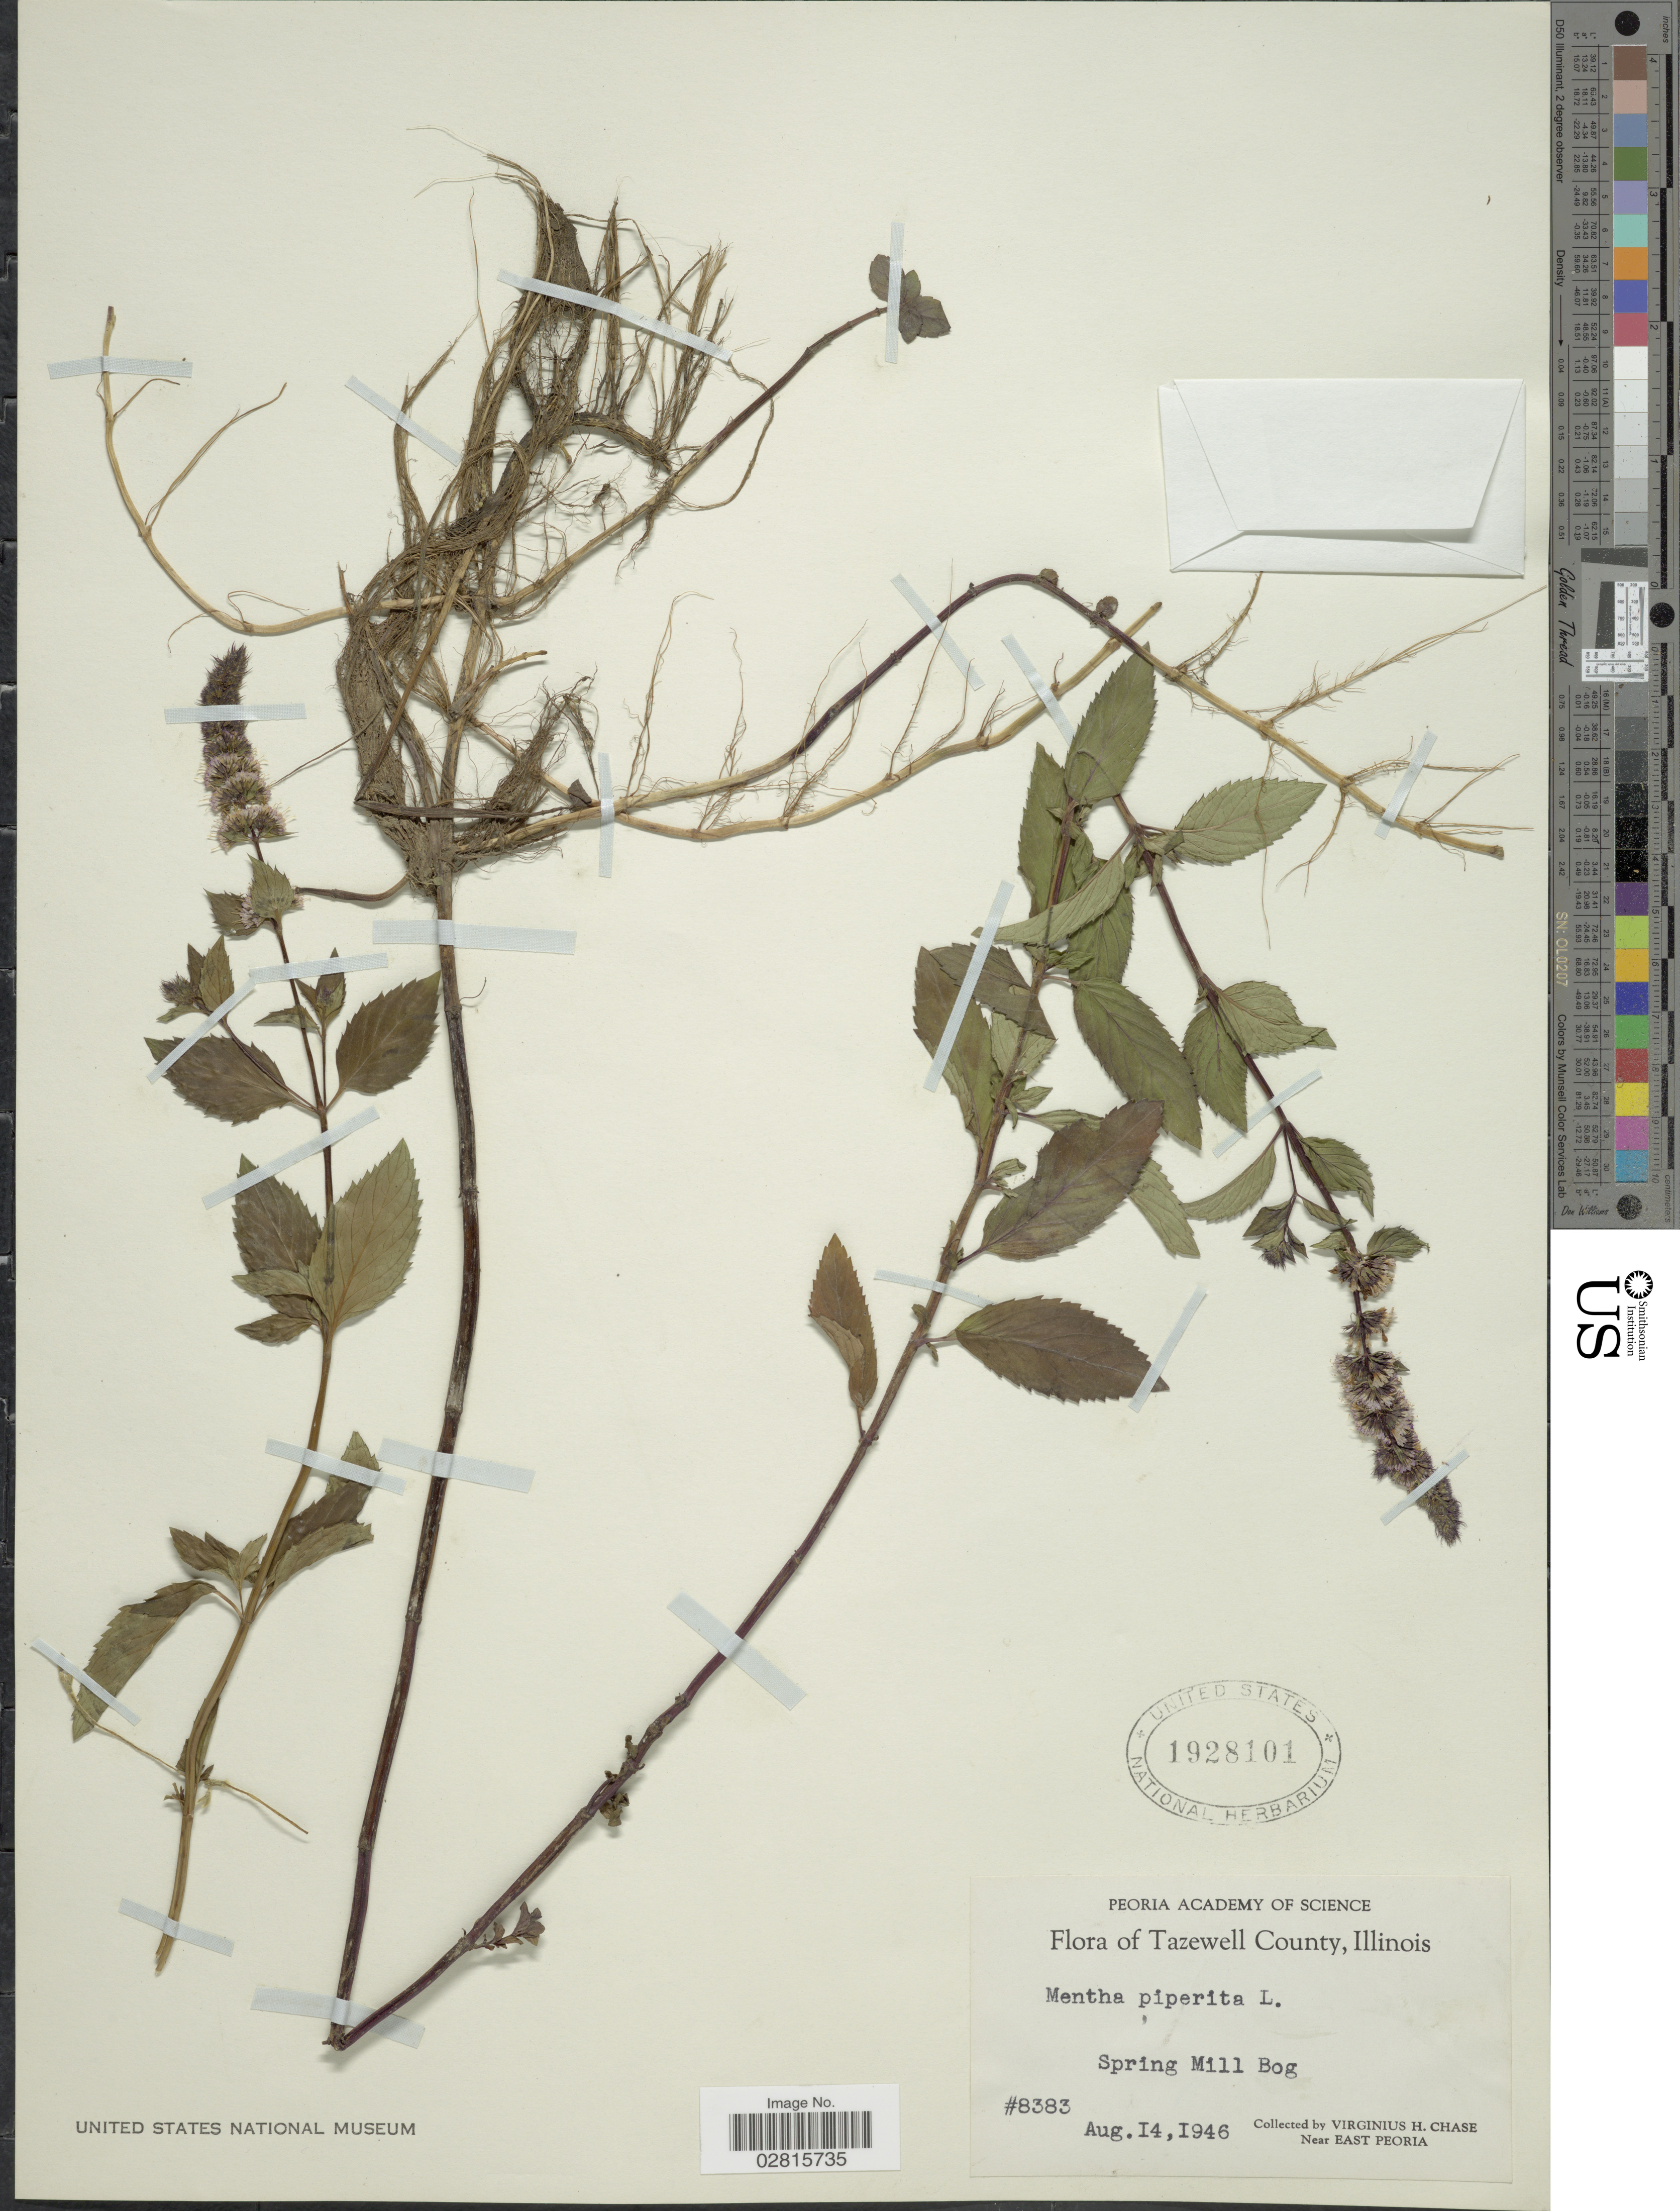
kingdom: Plantae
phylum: Tracheophyta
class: Magnoliopsida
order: Lamiales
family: Lamiaceae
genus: Mentha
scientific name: Mentha x piperita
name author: L.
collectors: V. H. Chase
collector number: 8383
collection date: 1946-08-14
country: United States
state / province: Illinois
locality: Tazewell County, Spring Mill bog, near East Peoria.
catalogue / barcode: US 1928101